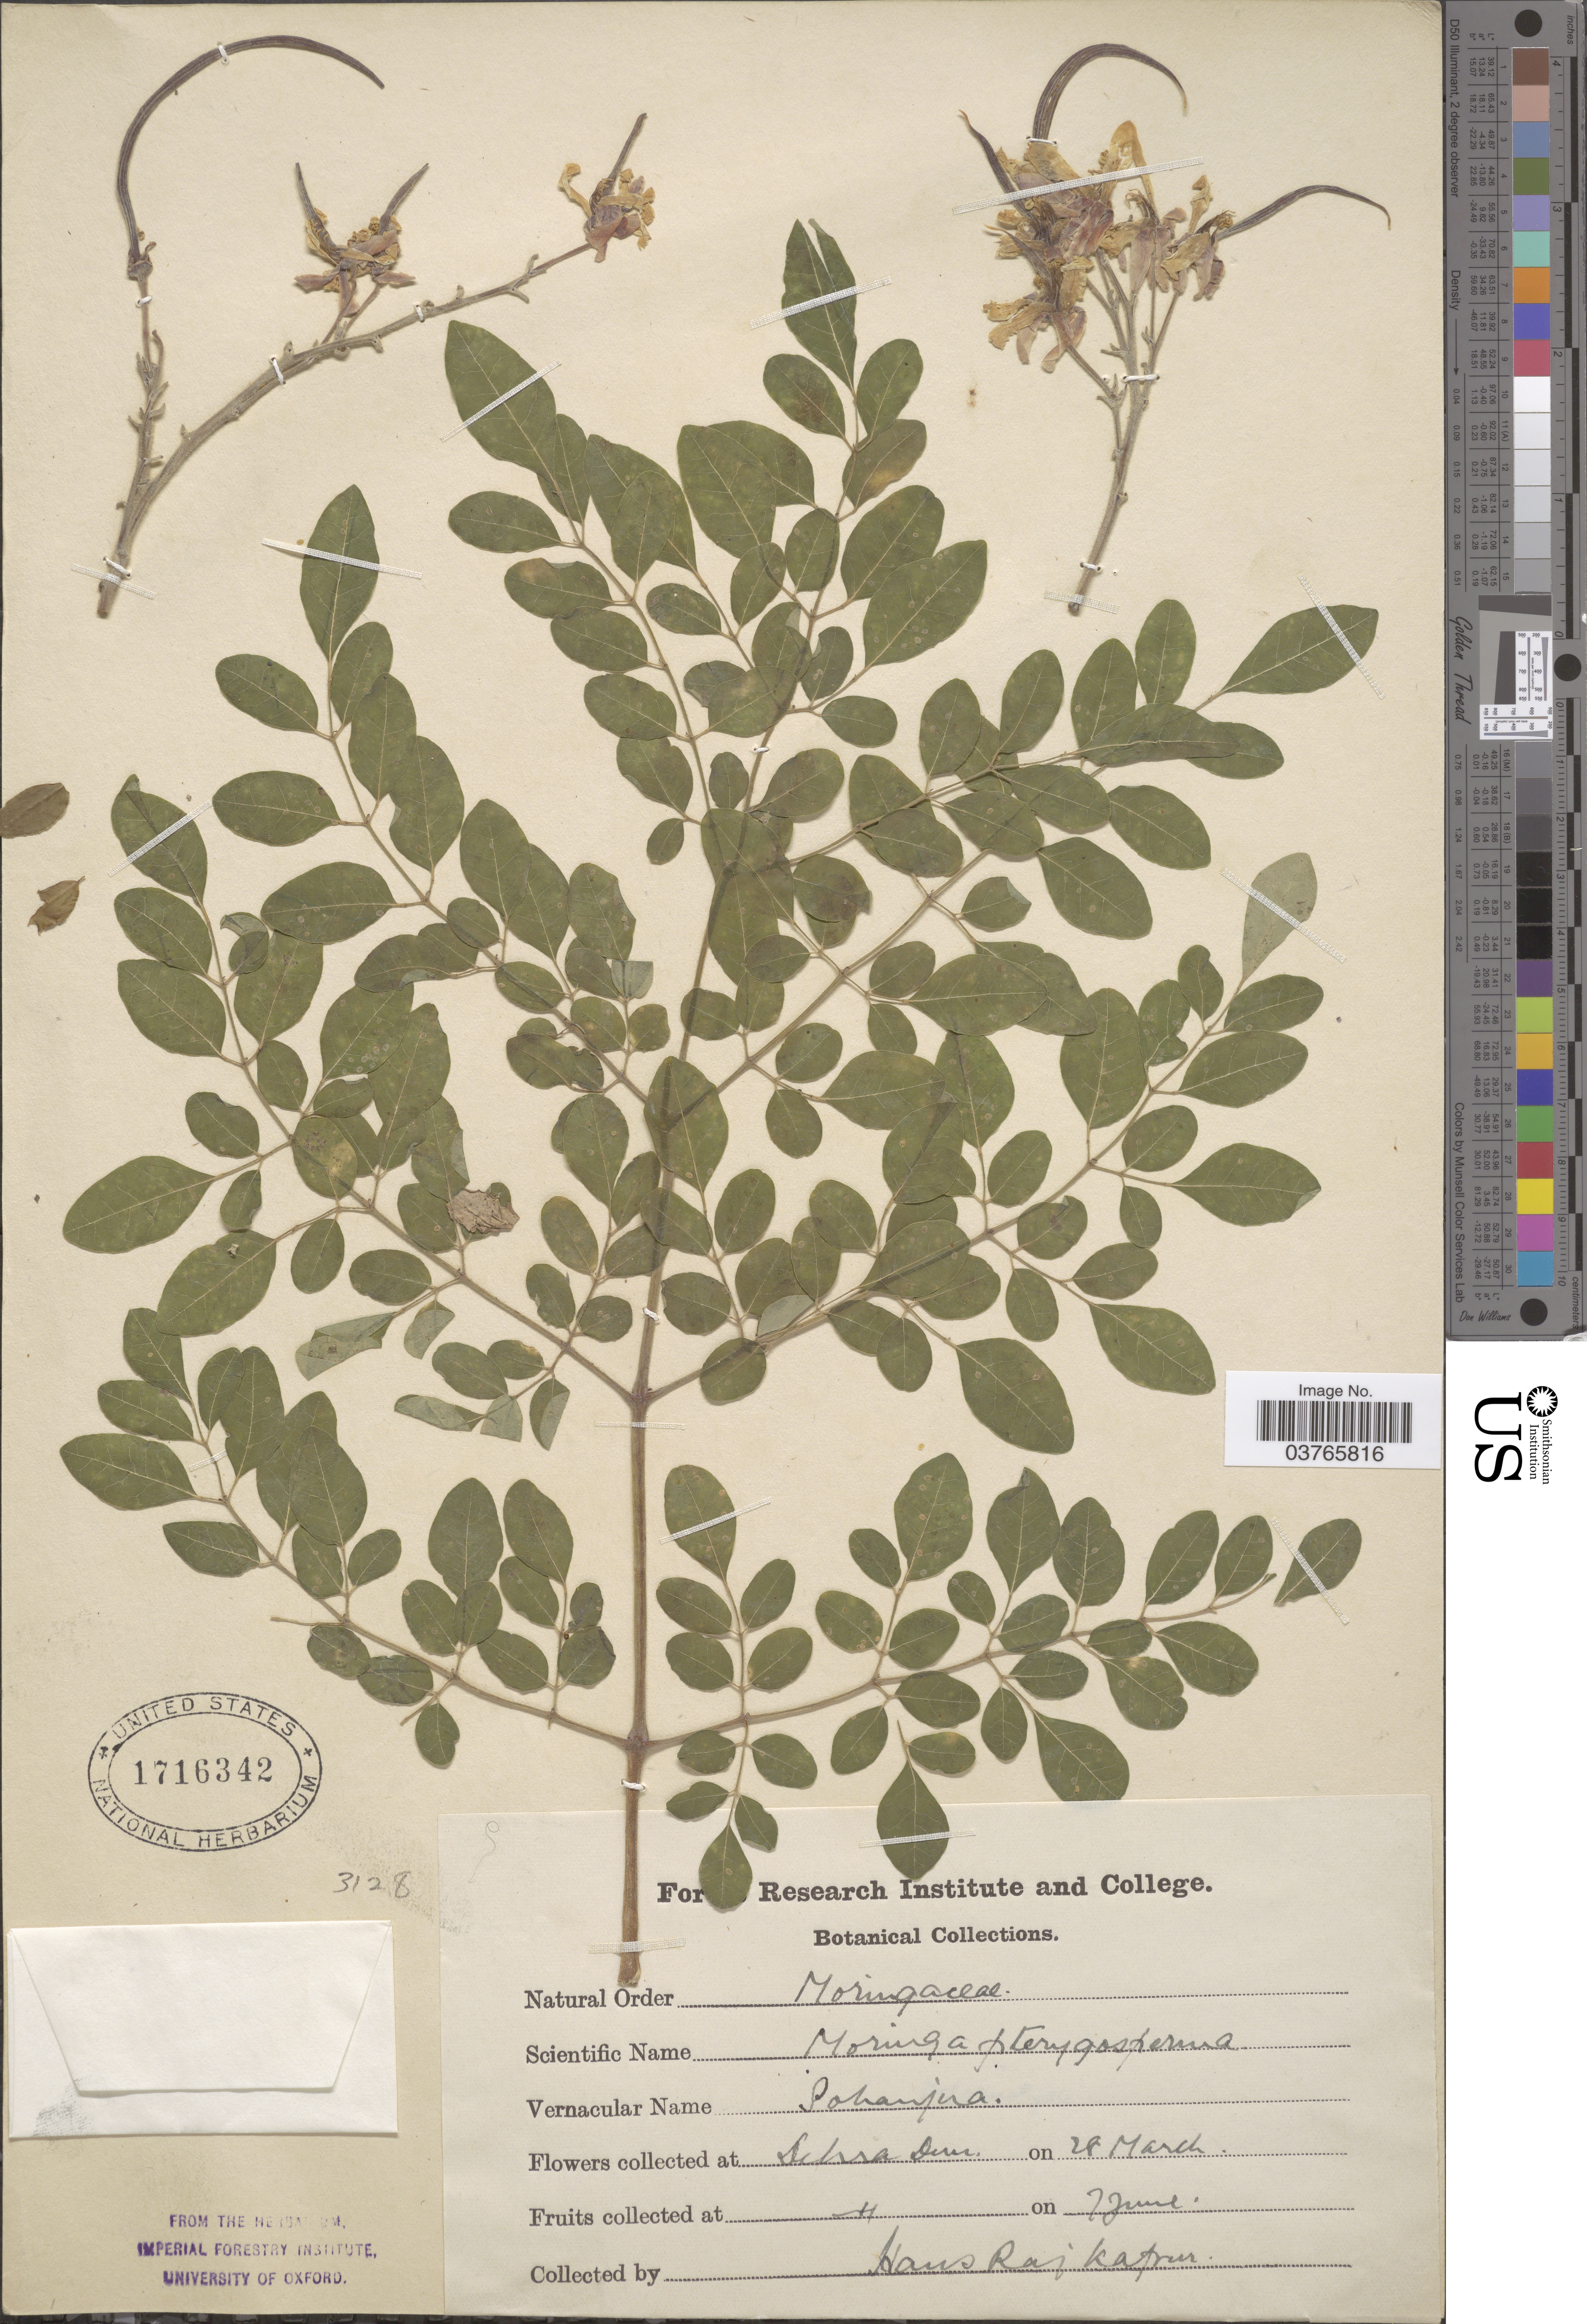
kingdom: Plantae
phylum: Tracheophyta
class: Magnoliopsida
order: Brassicales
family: Moringaceae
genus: Moringa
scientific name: Moringa oleifera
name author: Lam.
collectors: H. Rajkapur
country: India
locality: Dehra Dun.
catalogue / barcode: US 1716342